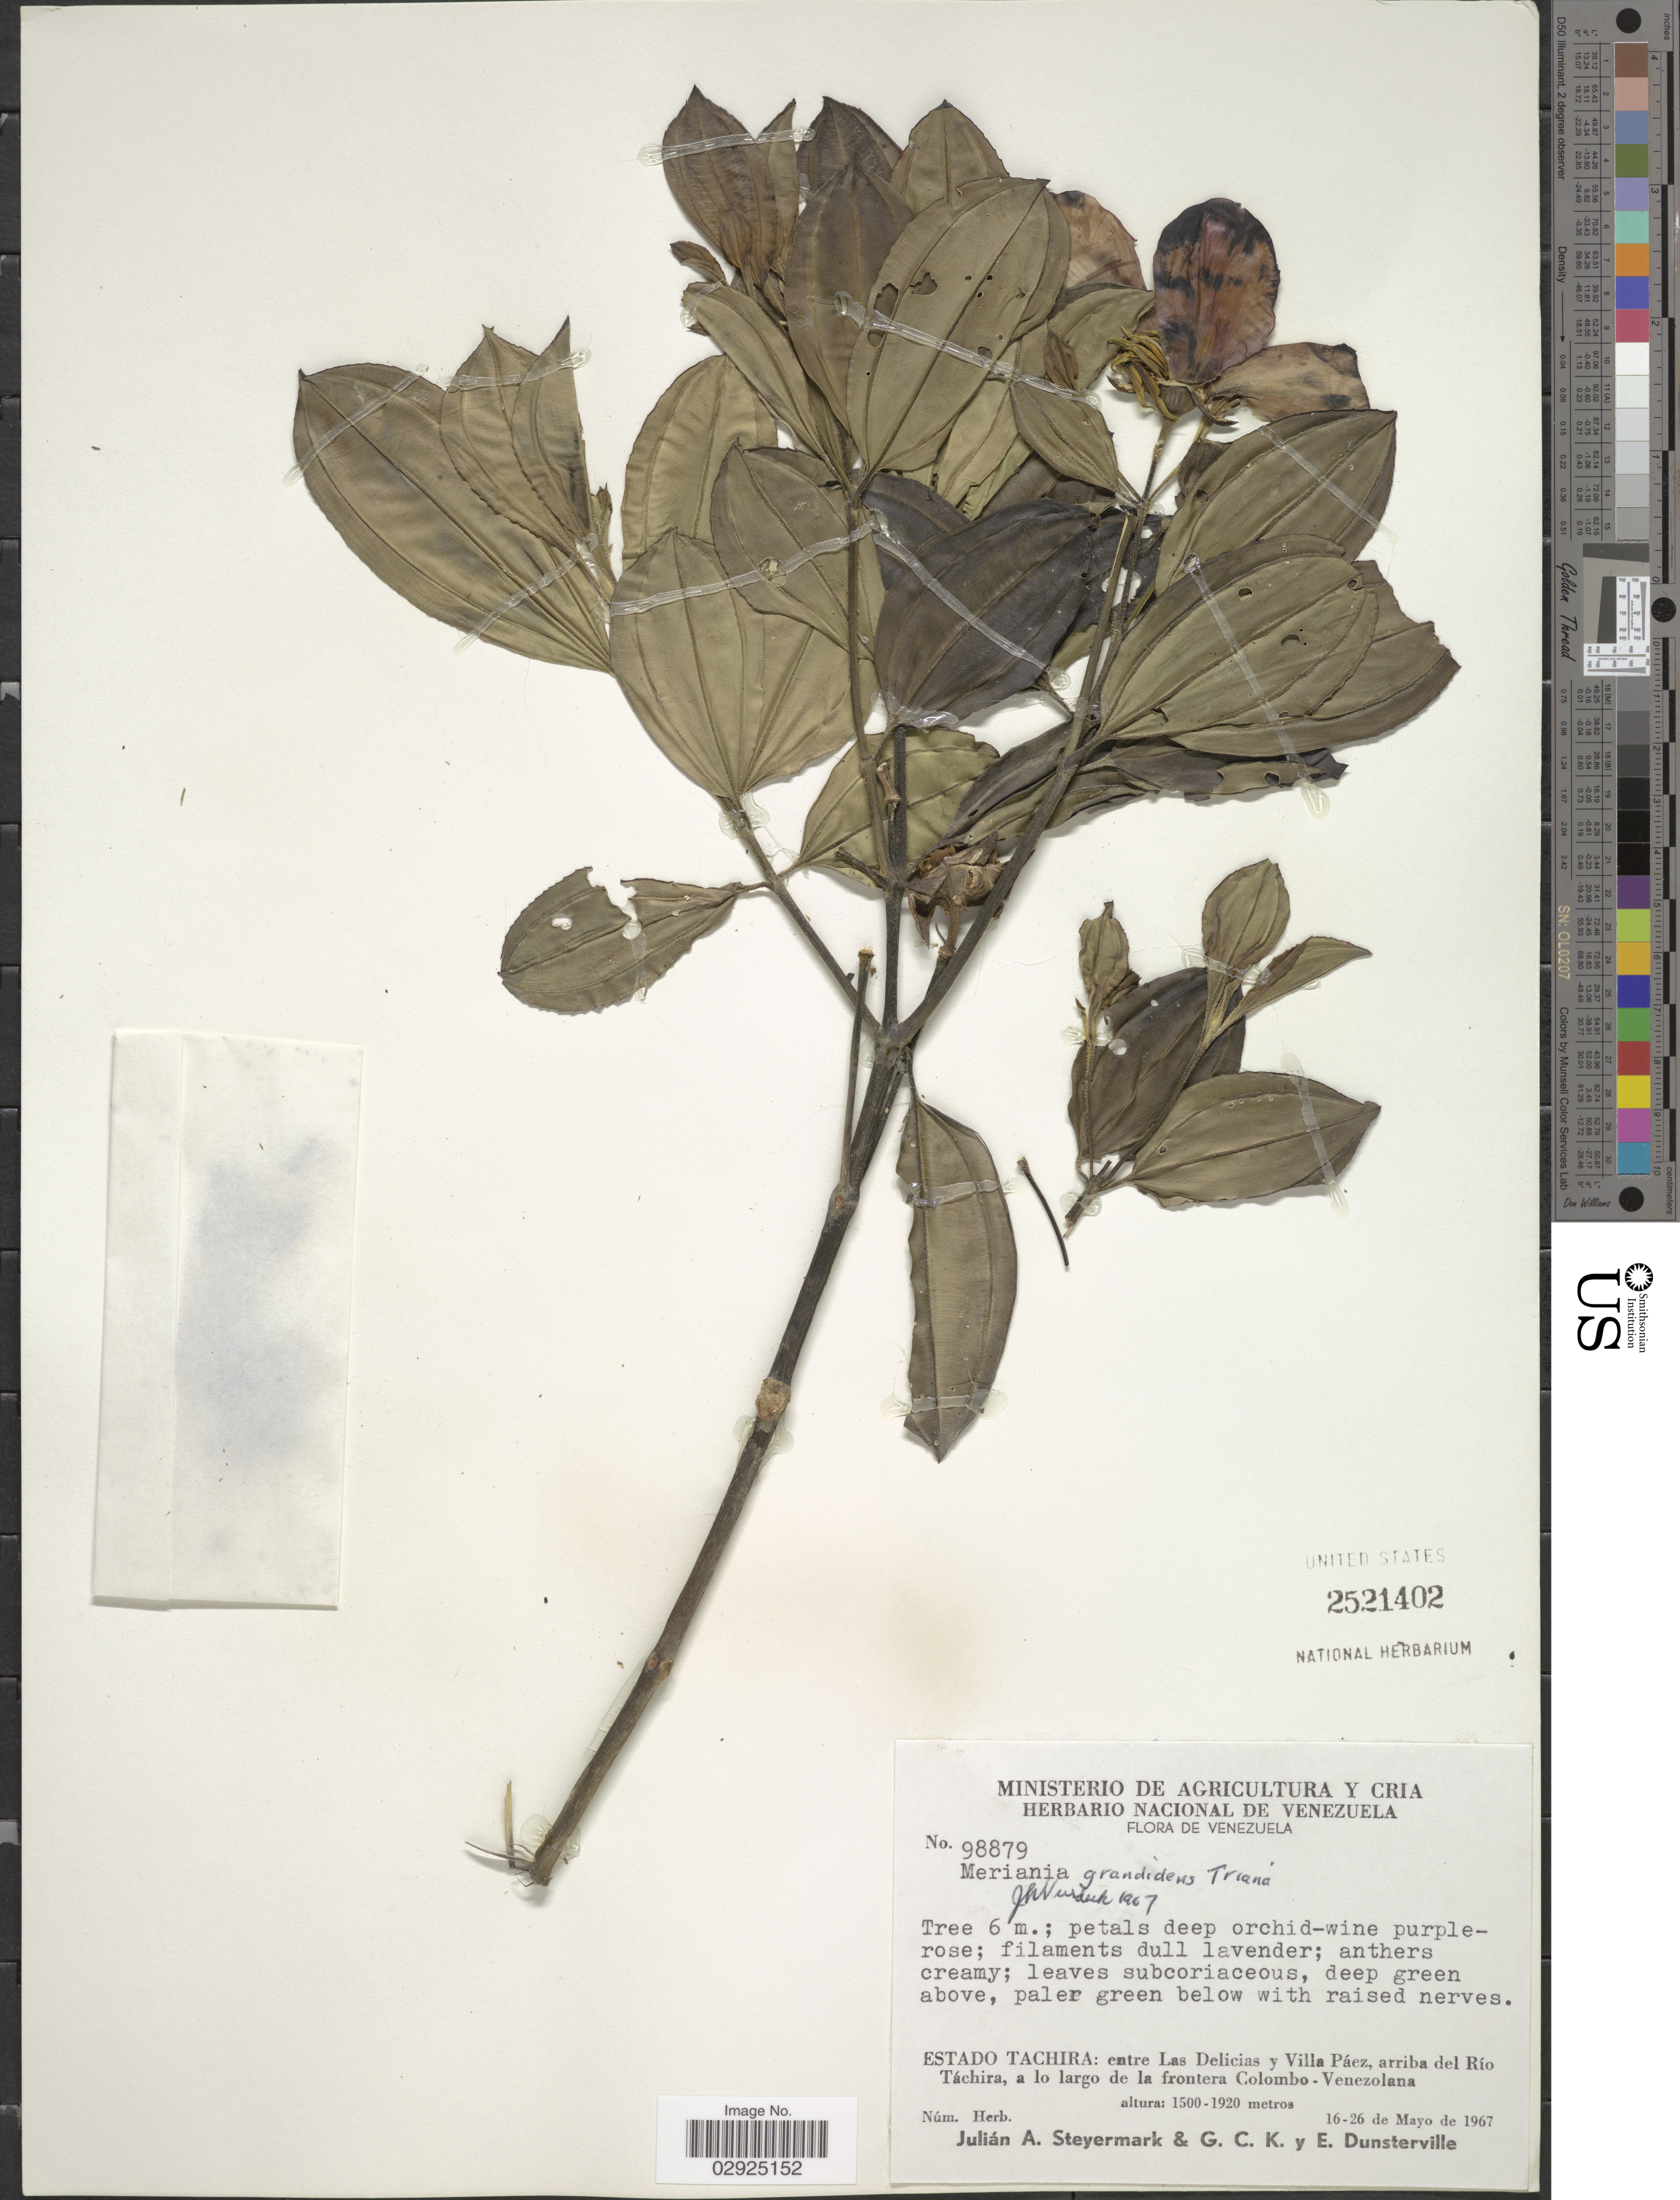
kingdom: Plantae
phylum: Tracheophyta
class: Magnoliopsida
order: Myrtales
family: Melastomataceae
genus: Meriania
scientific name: Meriania grandidens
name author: Triana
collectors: J. Steyermark, G. C. K. Dunsterville & E. Dunsterville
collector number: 98879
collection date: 1967-05-16/1967-05-26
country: Venezuela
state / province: Tachira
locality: Entre Las Delicias y Villa Páez, arriba del Río Táchira, a lo largo de la frontera Colombo - Venezolana.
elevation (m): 1500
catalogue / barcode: US 2521402